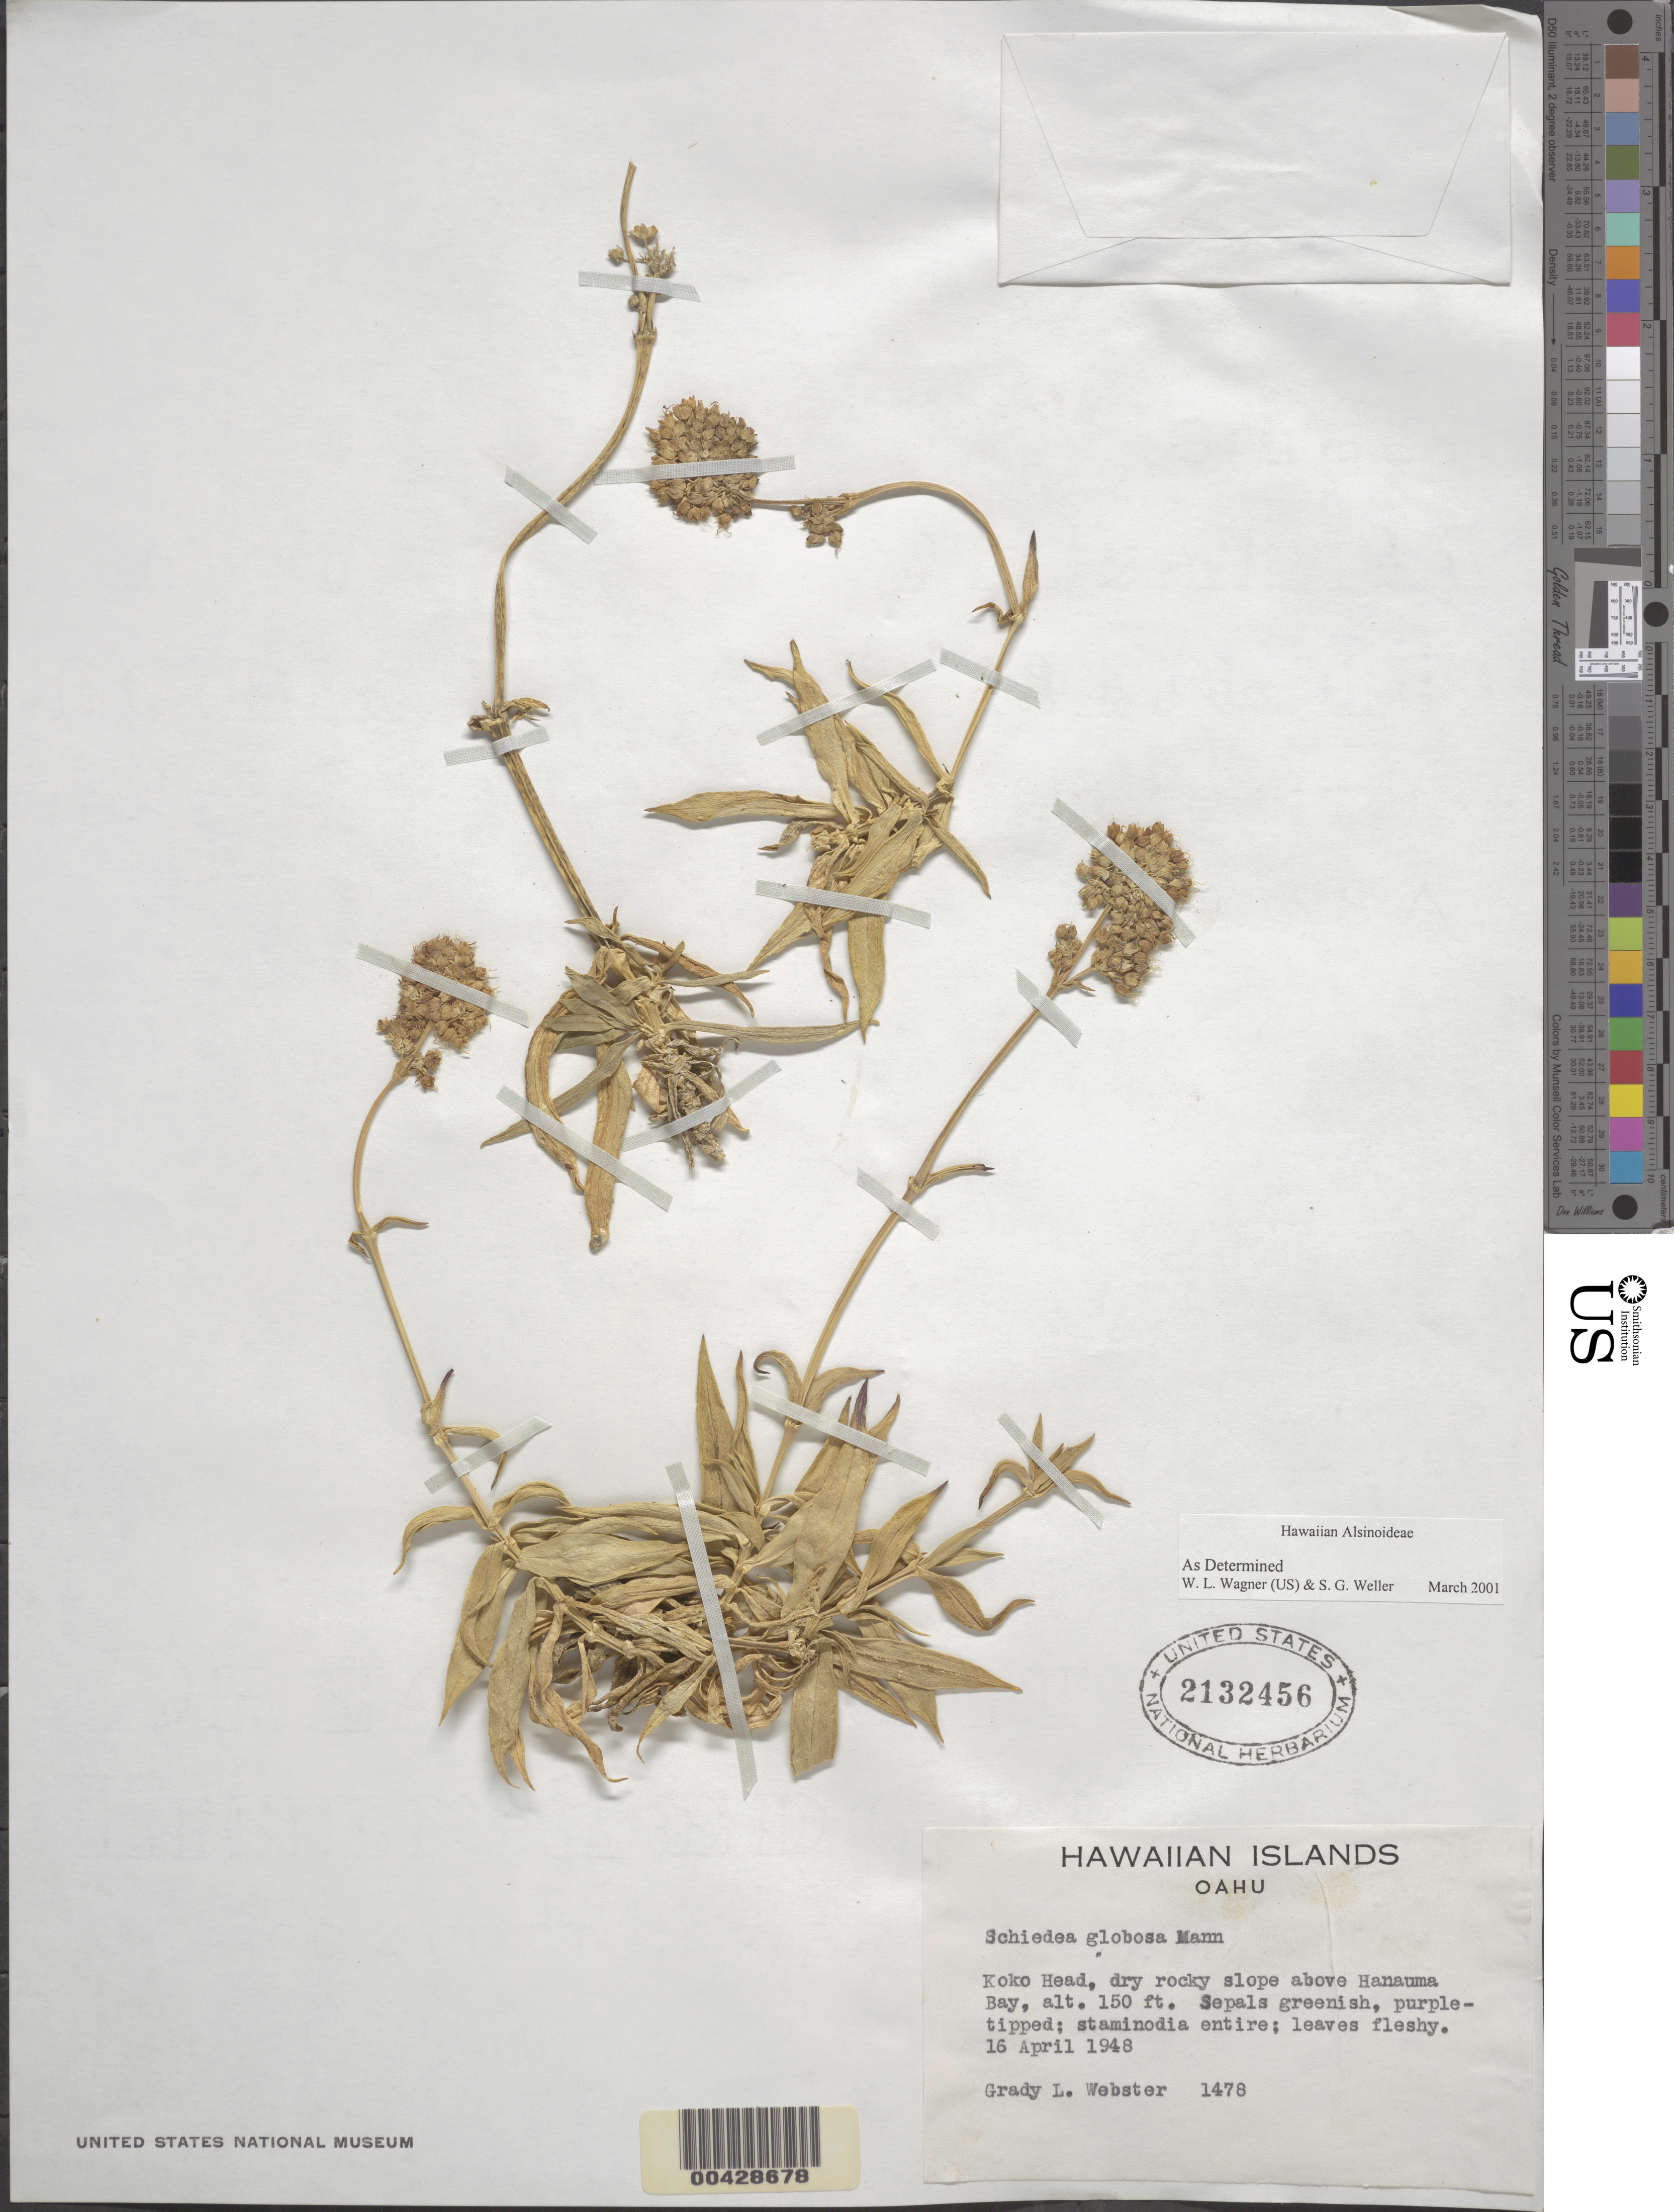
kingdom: Plantae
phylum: Tracheophyta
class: Magnoliopsida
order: Caryophyllales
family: Caryophyllaceae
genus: Schiedea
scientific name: Schiedea globosa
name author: H. Mann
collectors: G. L. Webster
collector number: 1478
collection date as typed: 16 Apr 1948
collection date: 1948-04-16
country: United States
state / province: Hawaii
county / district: Honolulu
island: Oahu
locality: Koko Head, above Hanauma Bay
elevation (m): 492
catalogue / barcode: US 2132456